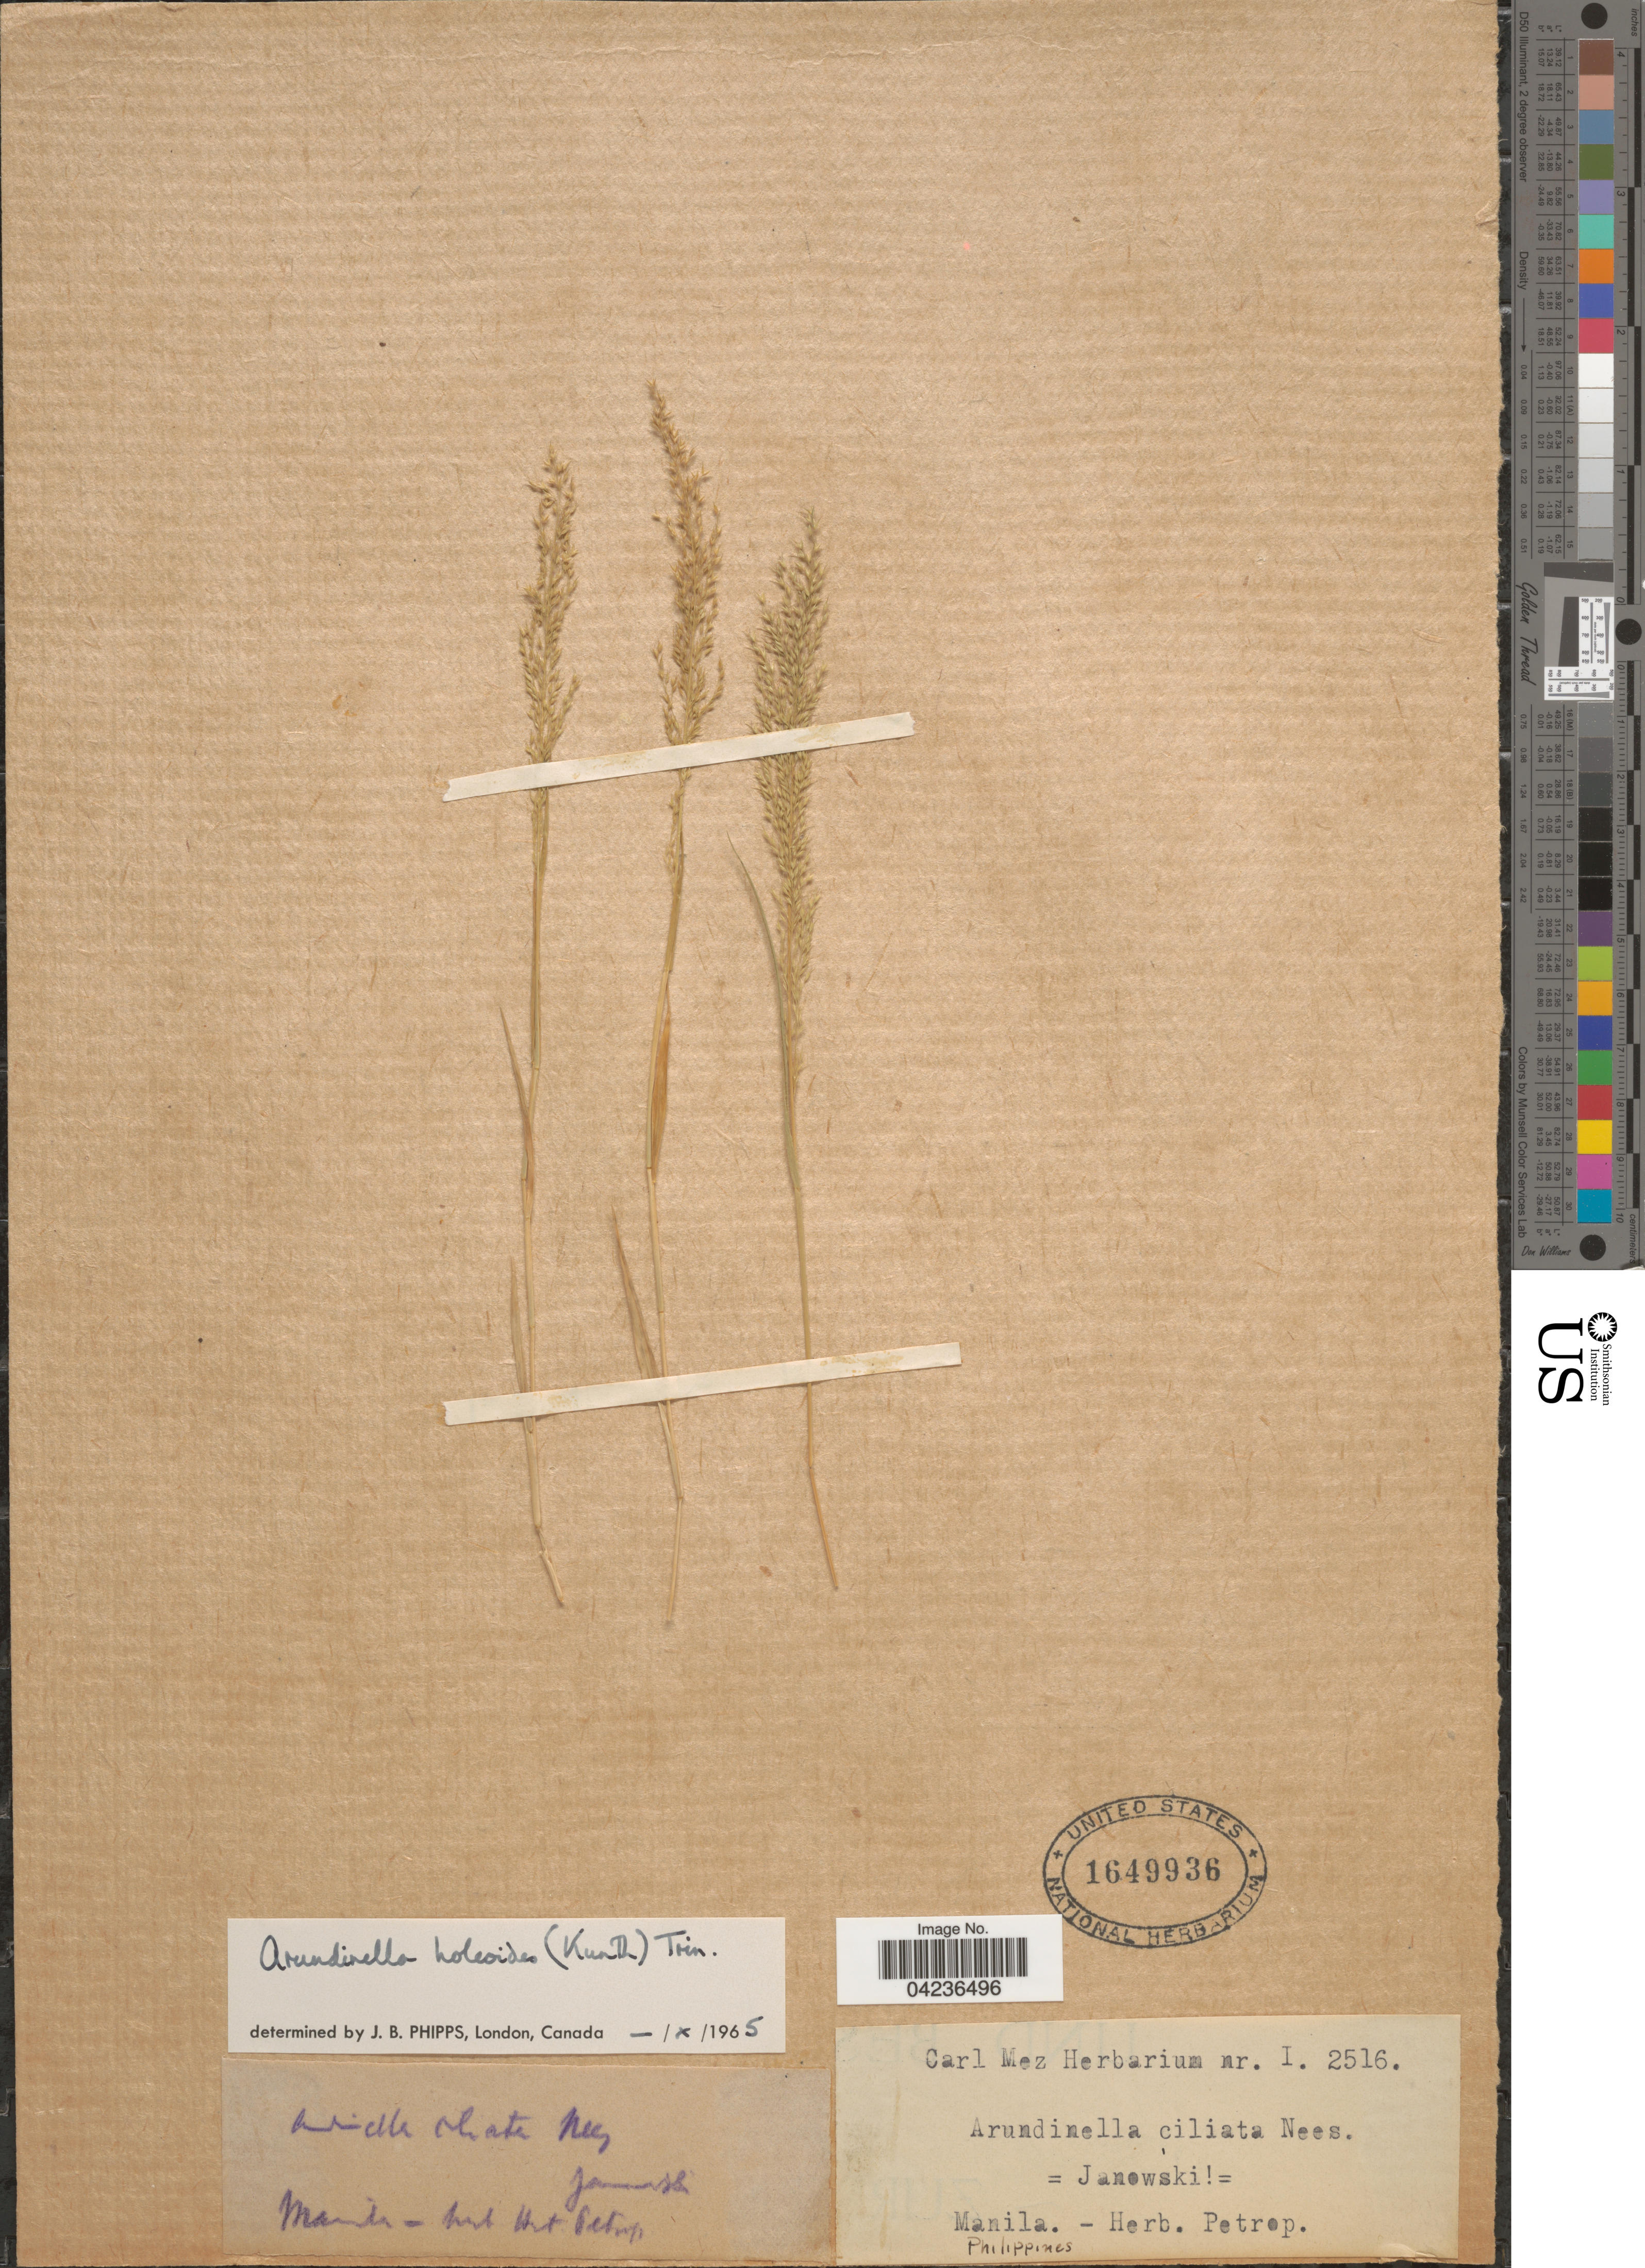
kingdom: Plantae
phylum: Tracheophyta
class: Liliopsida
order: Poales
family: Poaceae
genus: Arundinella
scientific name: Arundinella holcoides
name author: (Kunth) Trin.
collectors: Ex herb. Petrop.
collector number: I2516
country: Philippines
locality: Manila.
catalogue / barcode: US 1649936